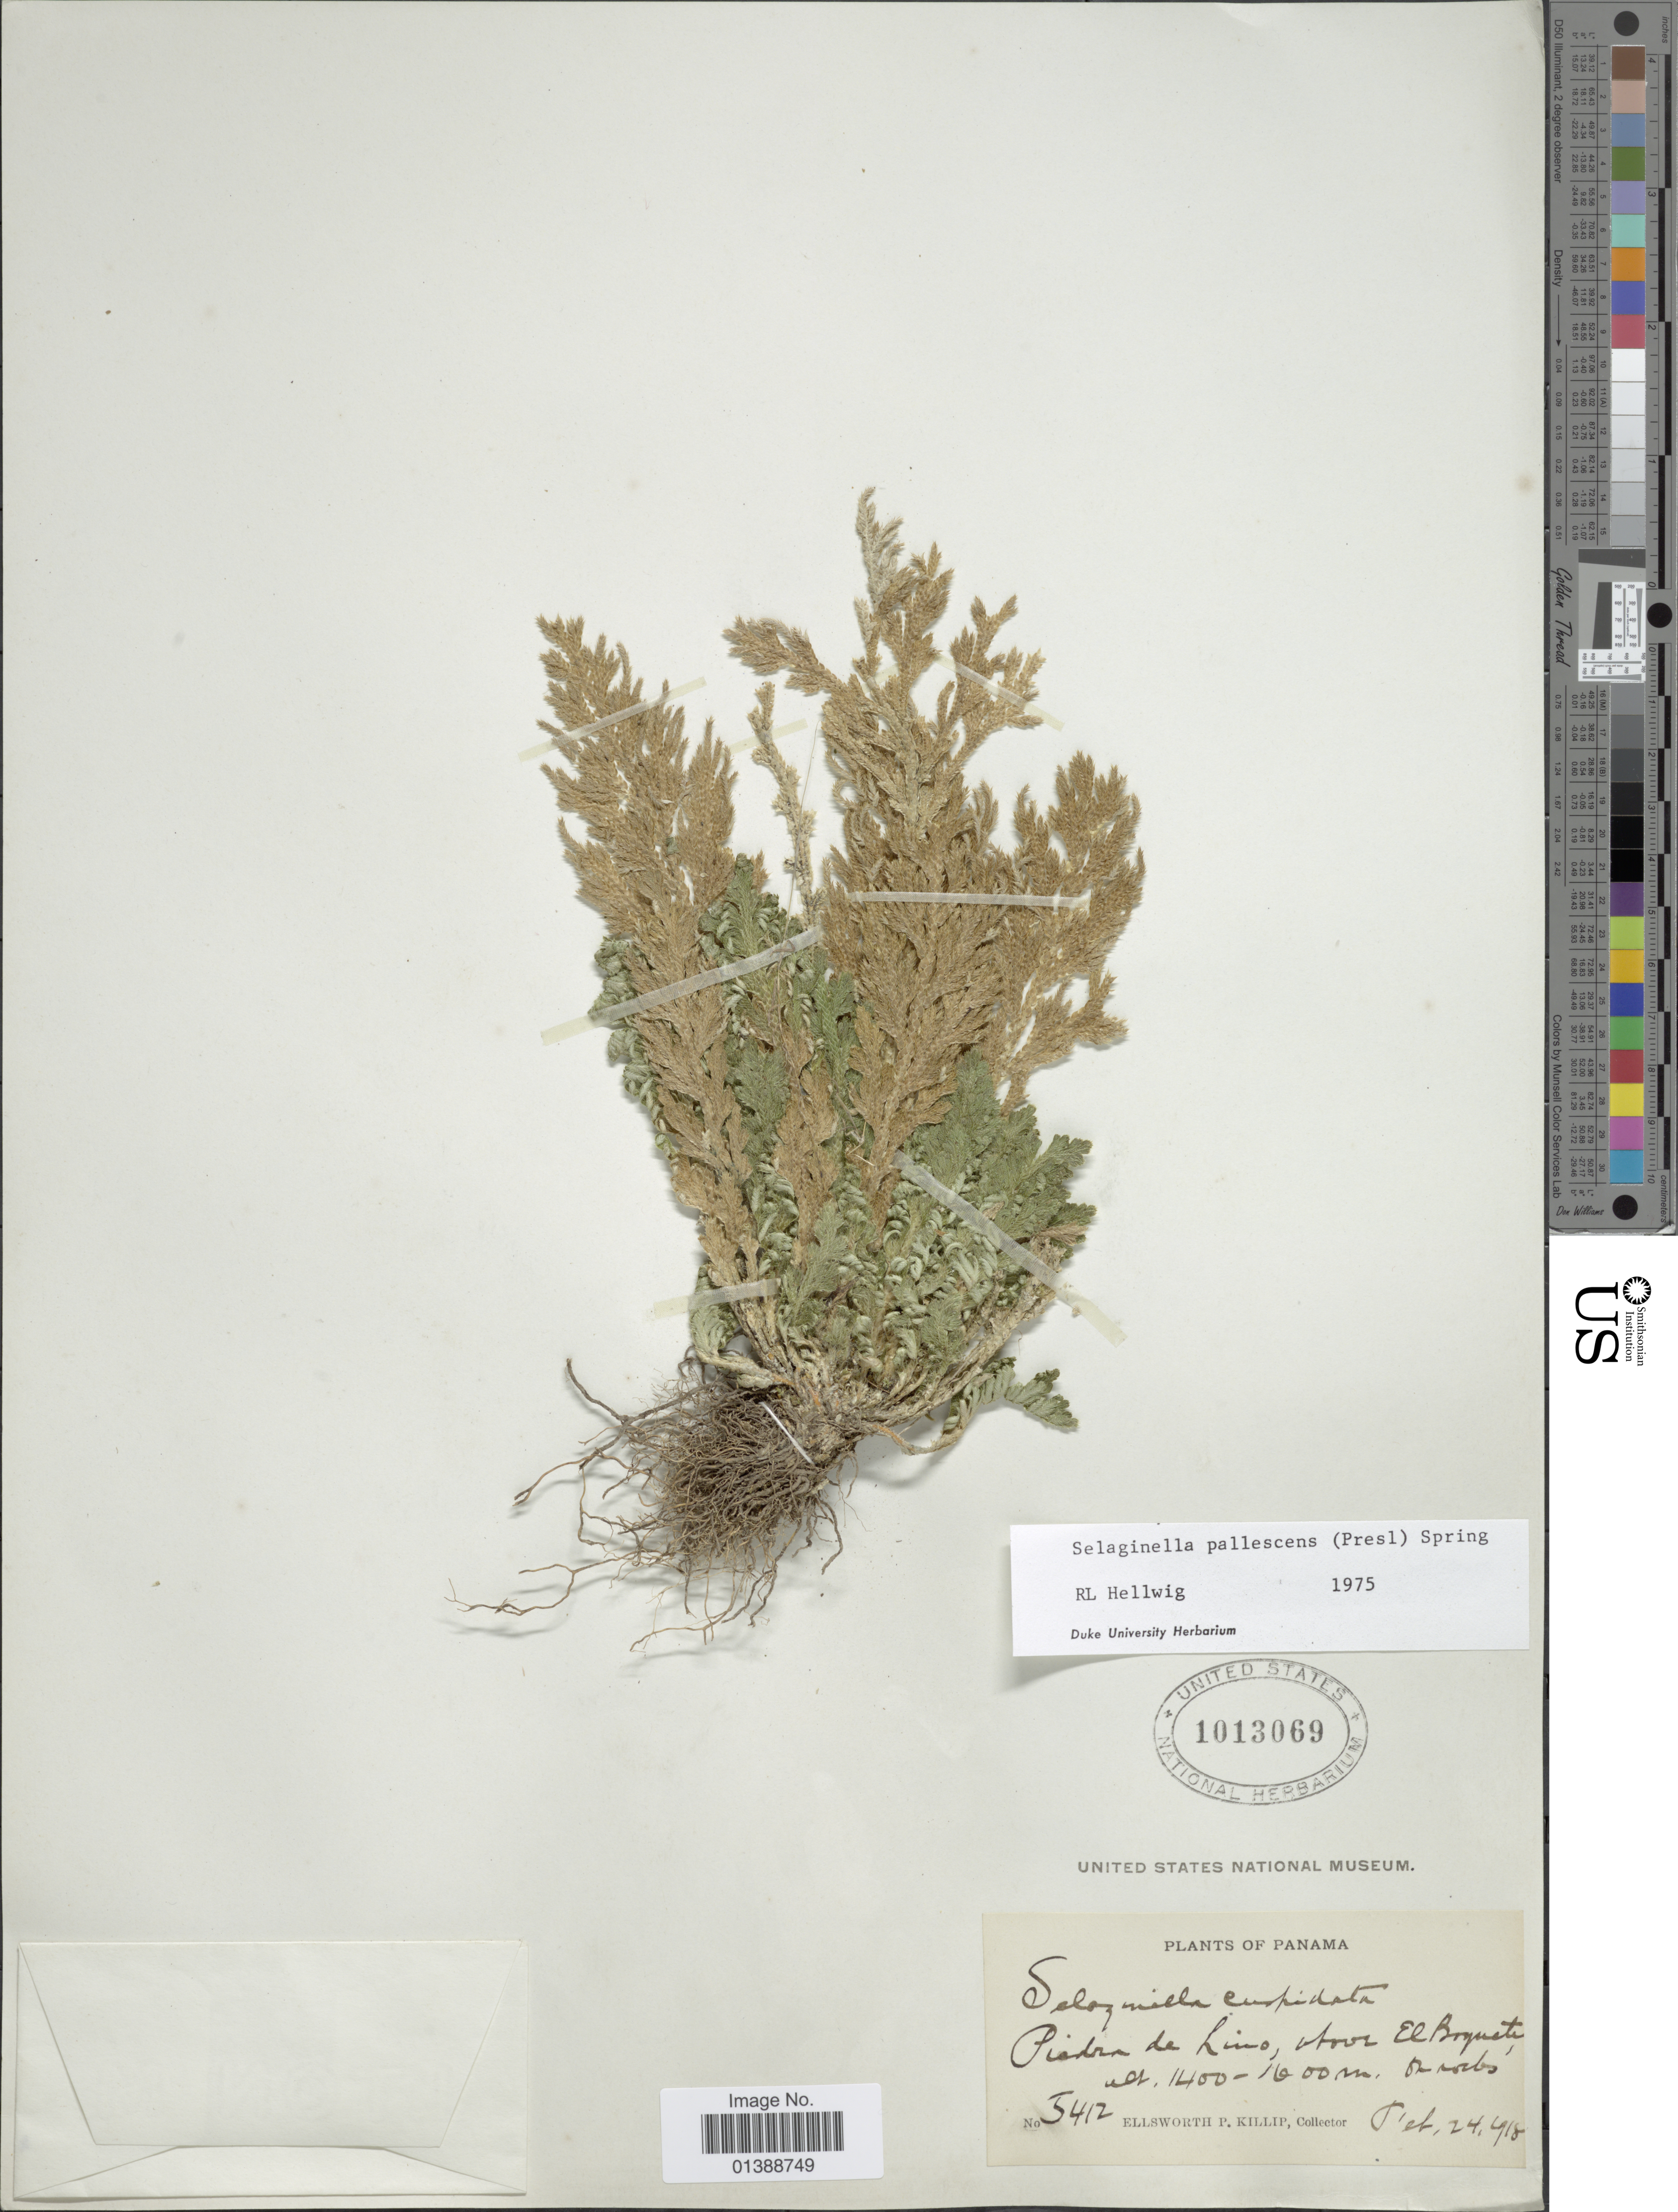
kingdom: Plantae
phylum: Tracheophyta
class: Lycopodiopsida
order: Selaginellales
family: Selaginellaceae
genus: Selaginella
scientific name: Selaginella pallescens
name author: (C. Presl) Spring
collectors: E. P. Killip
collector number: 5412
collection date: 1918-02-24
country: Panama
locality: Piedra de Lino, above El Boquete. On roads.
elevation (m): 1400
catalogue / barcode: US 1013069